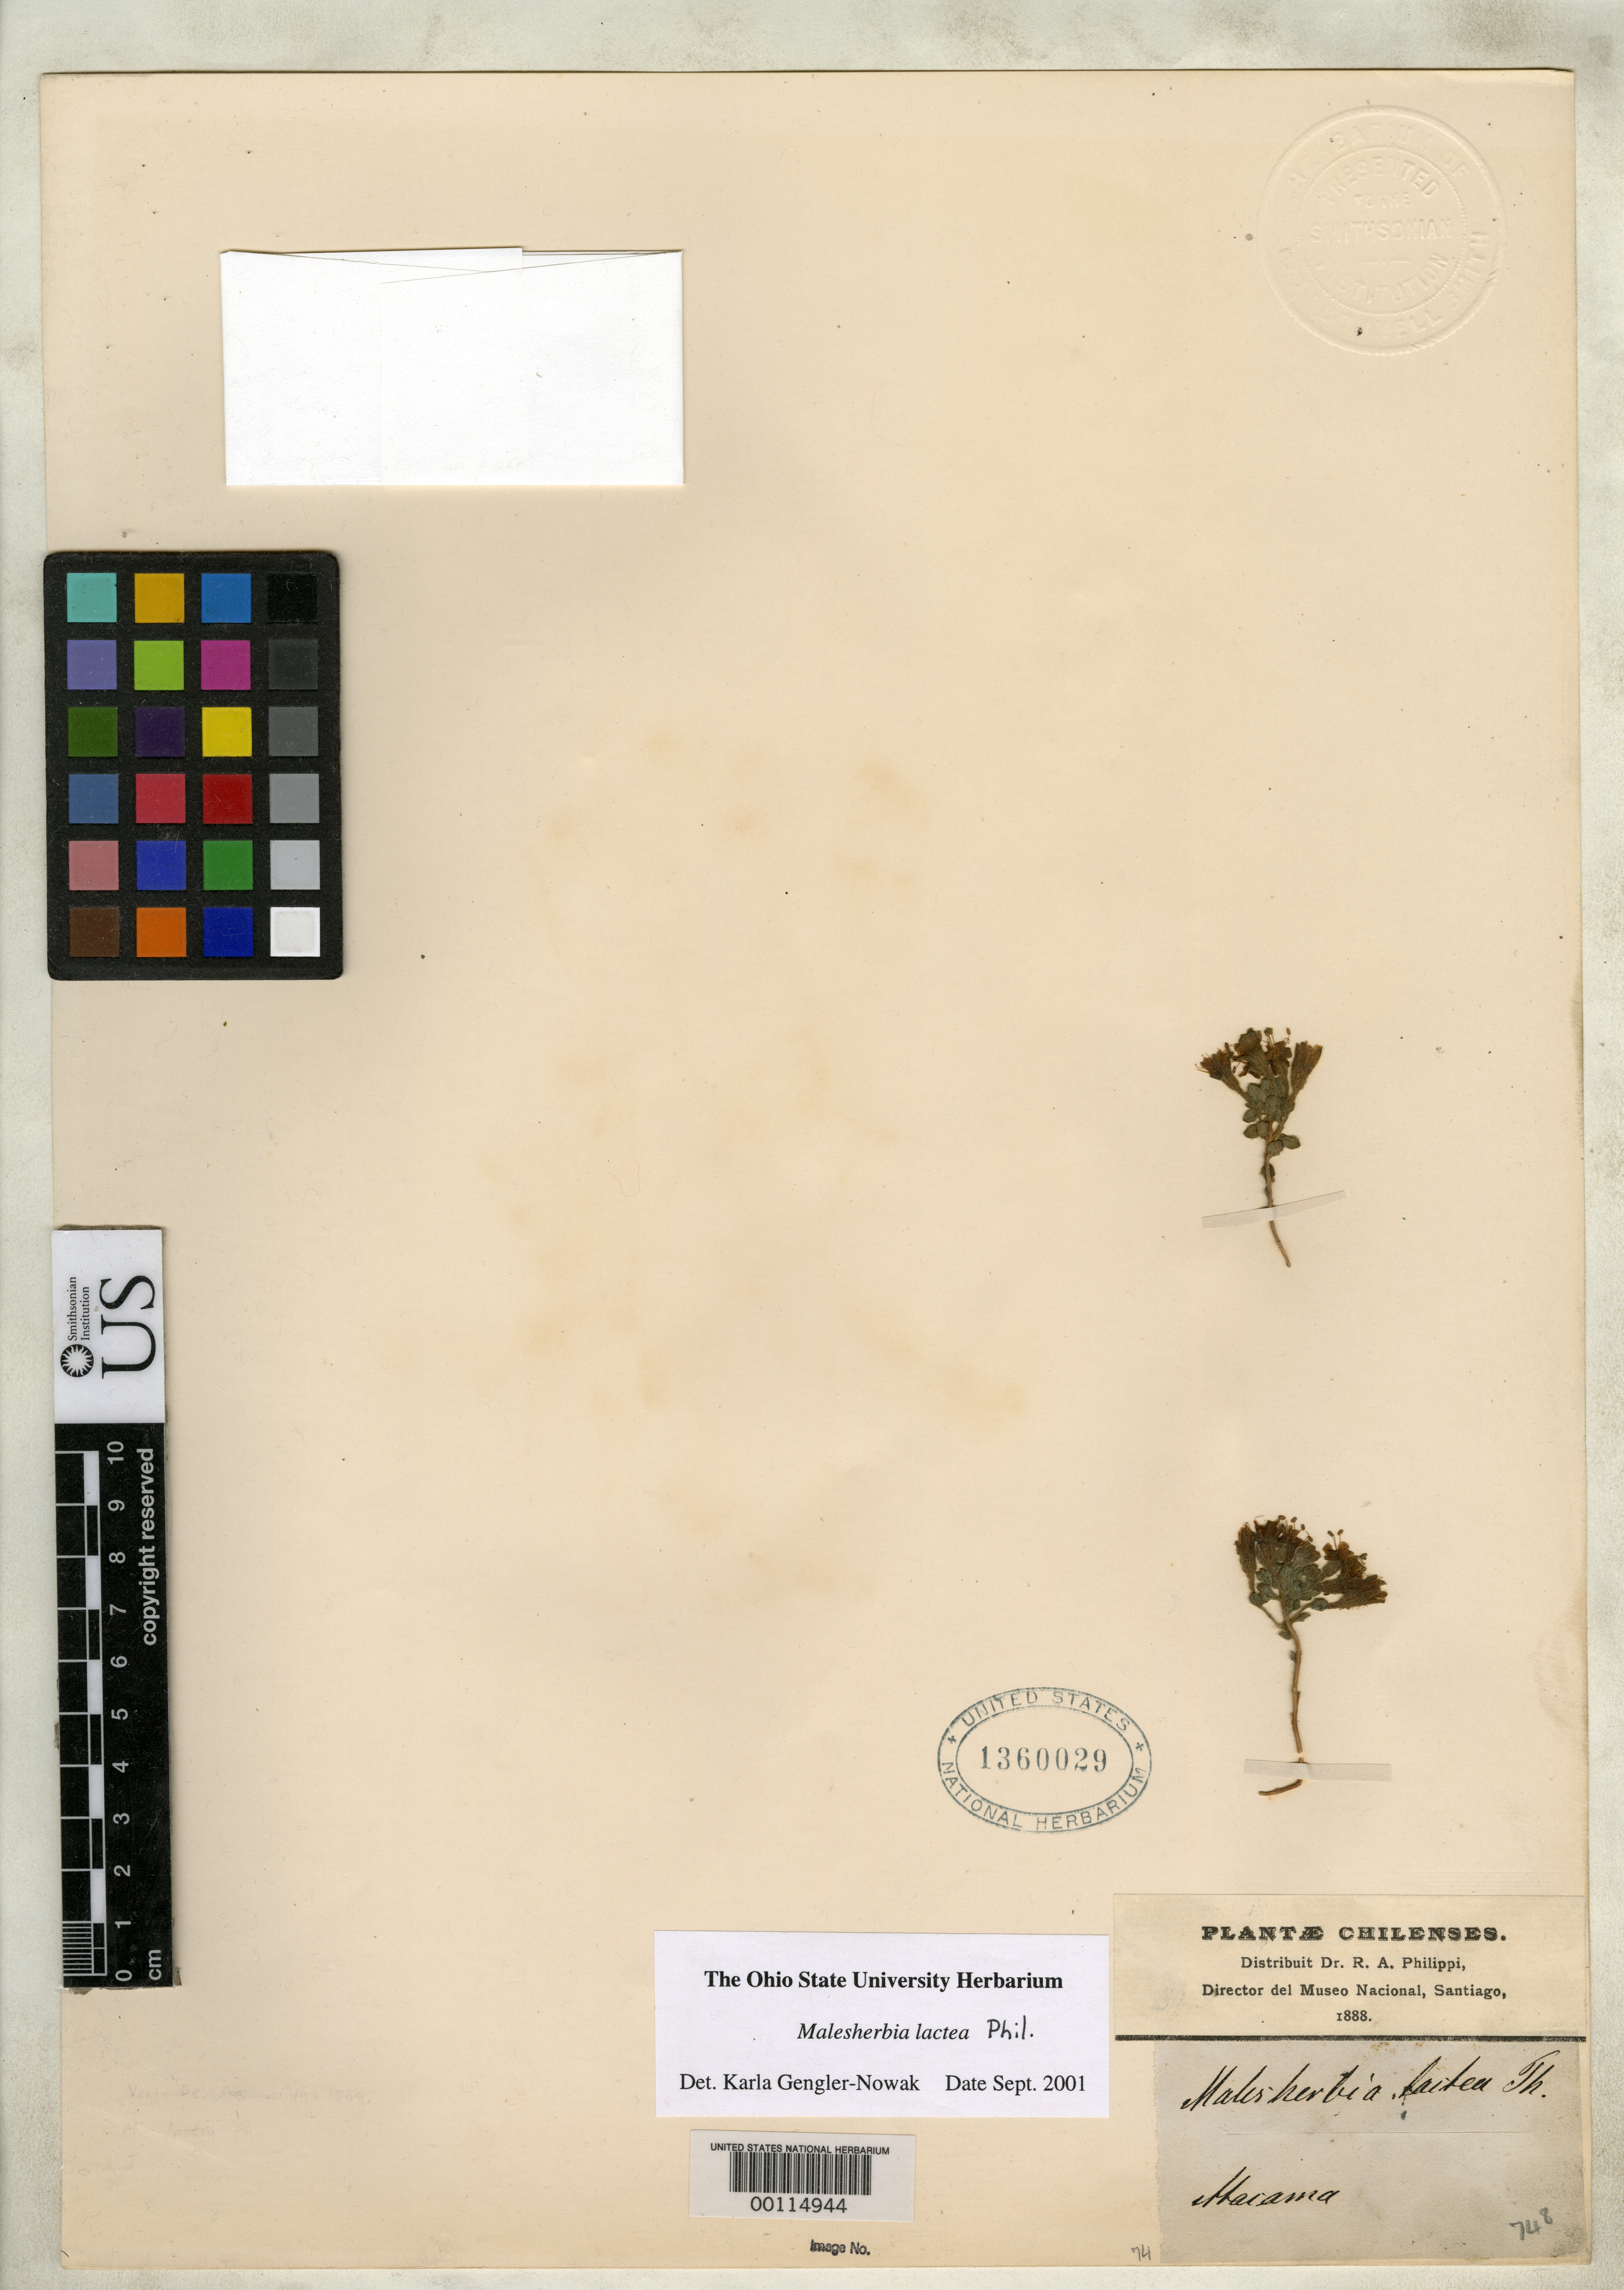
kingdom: Plantae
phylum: Tracheophyta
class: Magnoliopsida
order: Malpighiales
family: Malesherbiaceae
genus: Malesherbia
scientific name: Malesherbia lactea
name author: Phil.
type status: Isotype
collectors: R. A. Philippi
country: Chile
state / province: Atacama (III)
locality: Between Juncal and Encantada; alt. 8000 ft.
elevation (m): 2438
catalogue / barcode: US 1360029